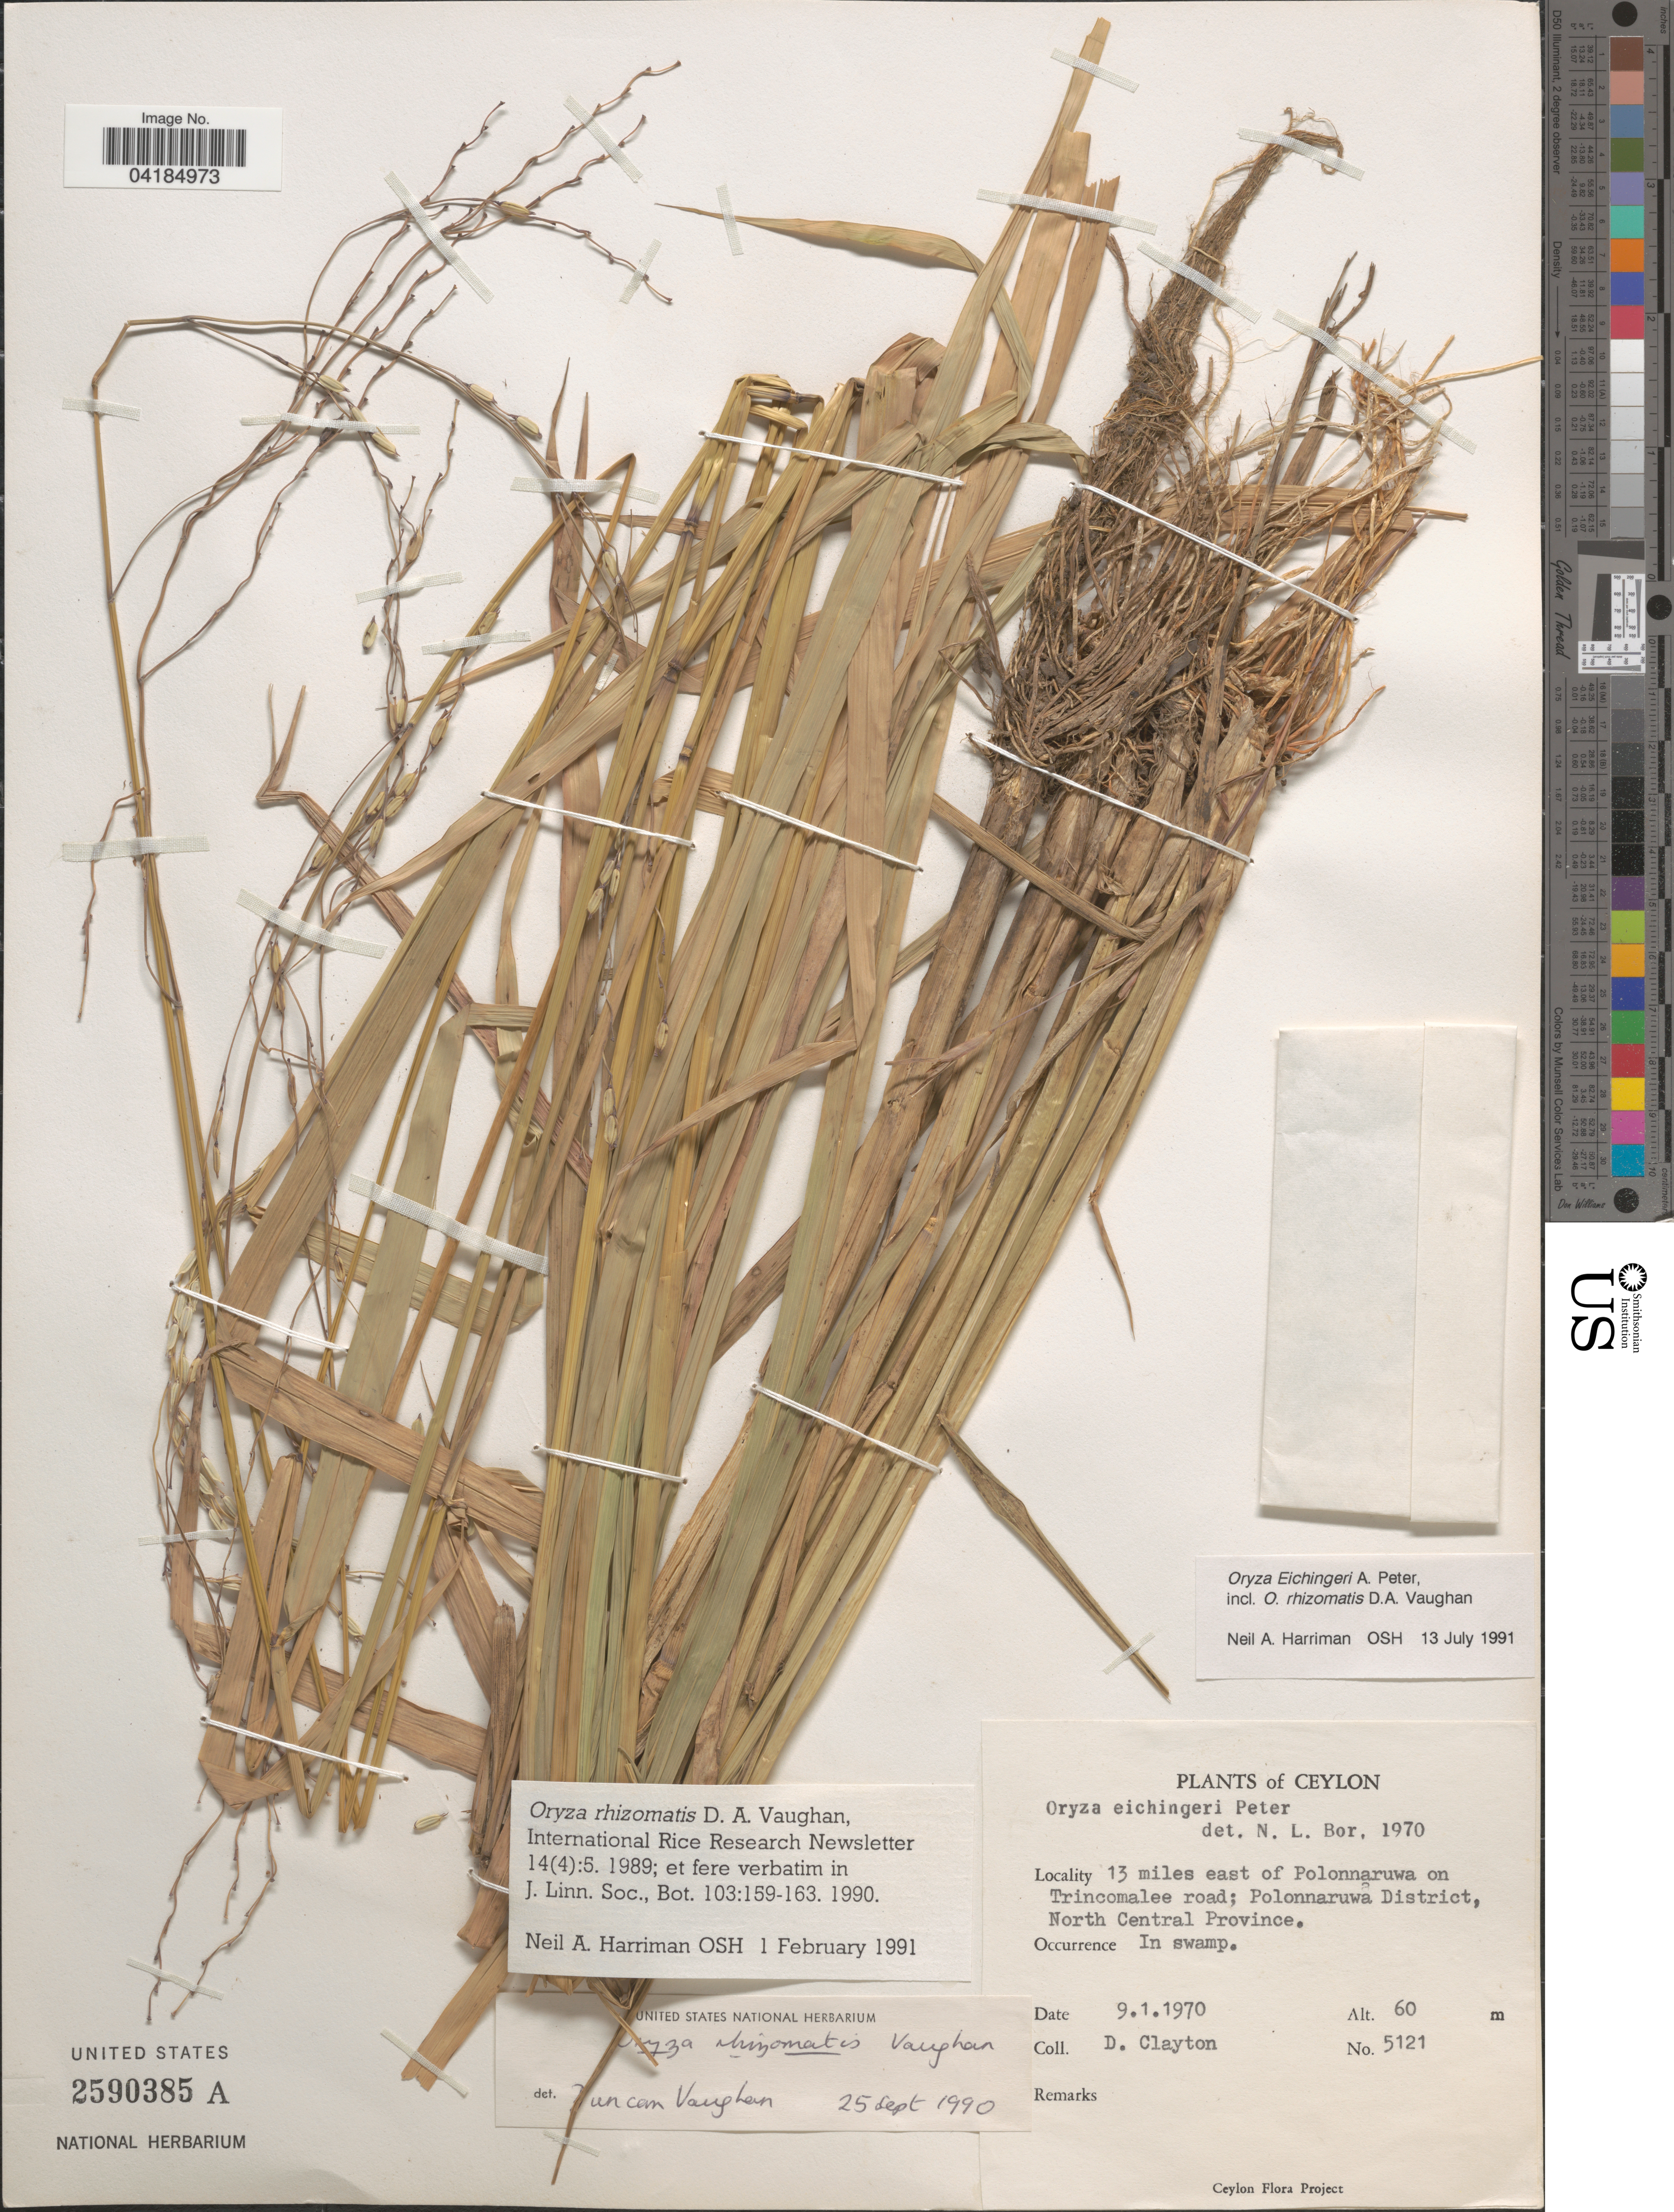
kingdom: Plantae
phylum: Tracheophyta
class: Liliopsida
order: Poales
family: Poaceae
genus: Oryza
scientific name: Oryza eichingeri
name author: Peter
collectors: D. Clayton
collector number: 5121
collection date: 1970-01-09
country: Sri Lanka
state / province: North Central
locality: Ceylon. 13 miles east of Polonnaruwa on Trincomalee road; Polonnaruwa District.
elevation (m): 60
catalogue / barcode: US 2590385A